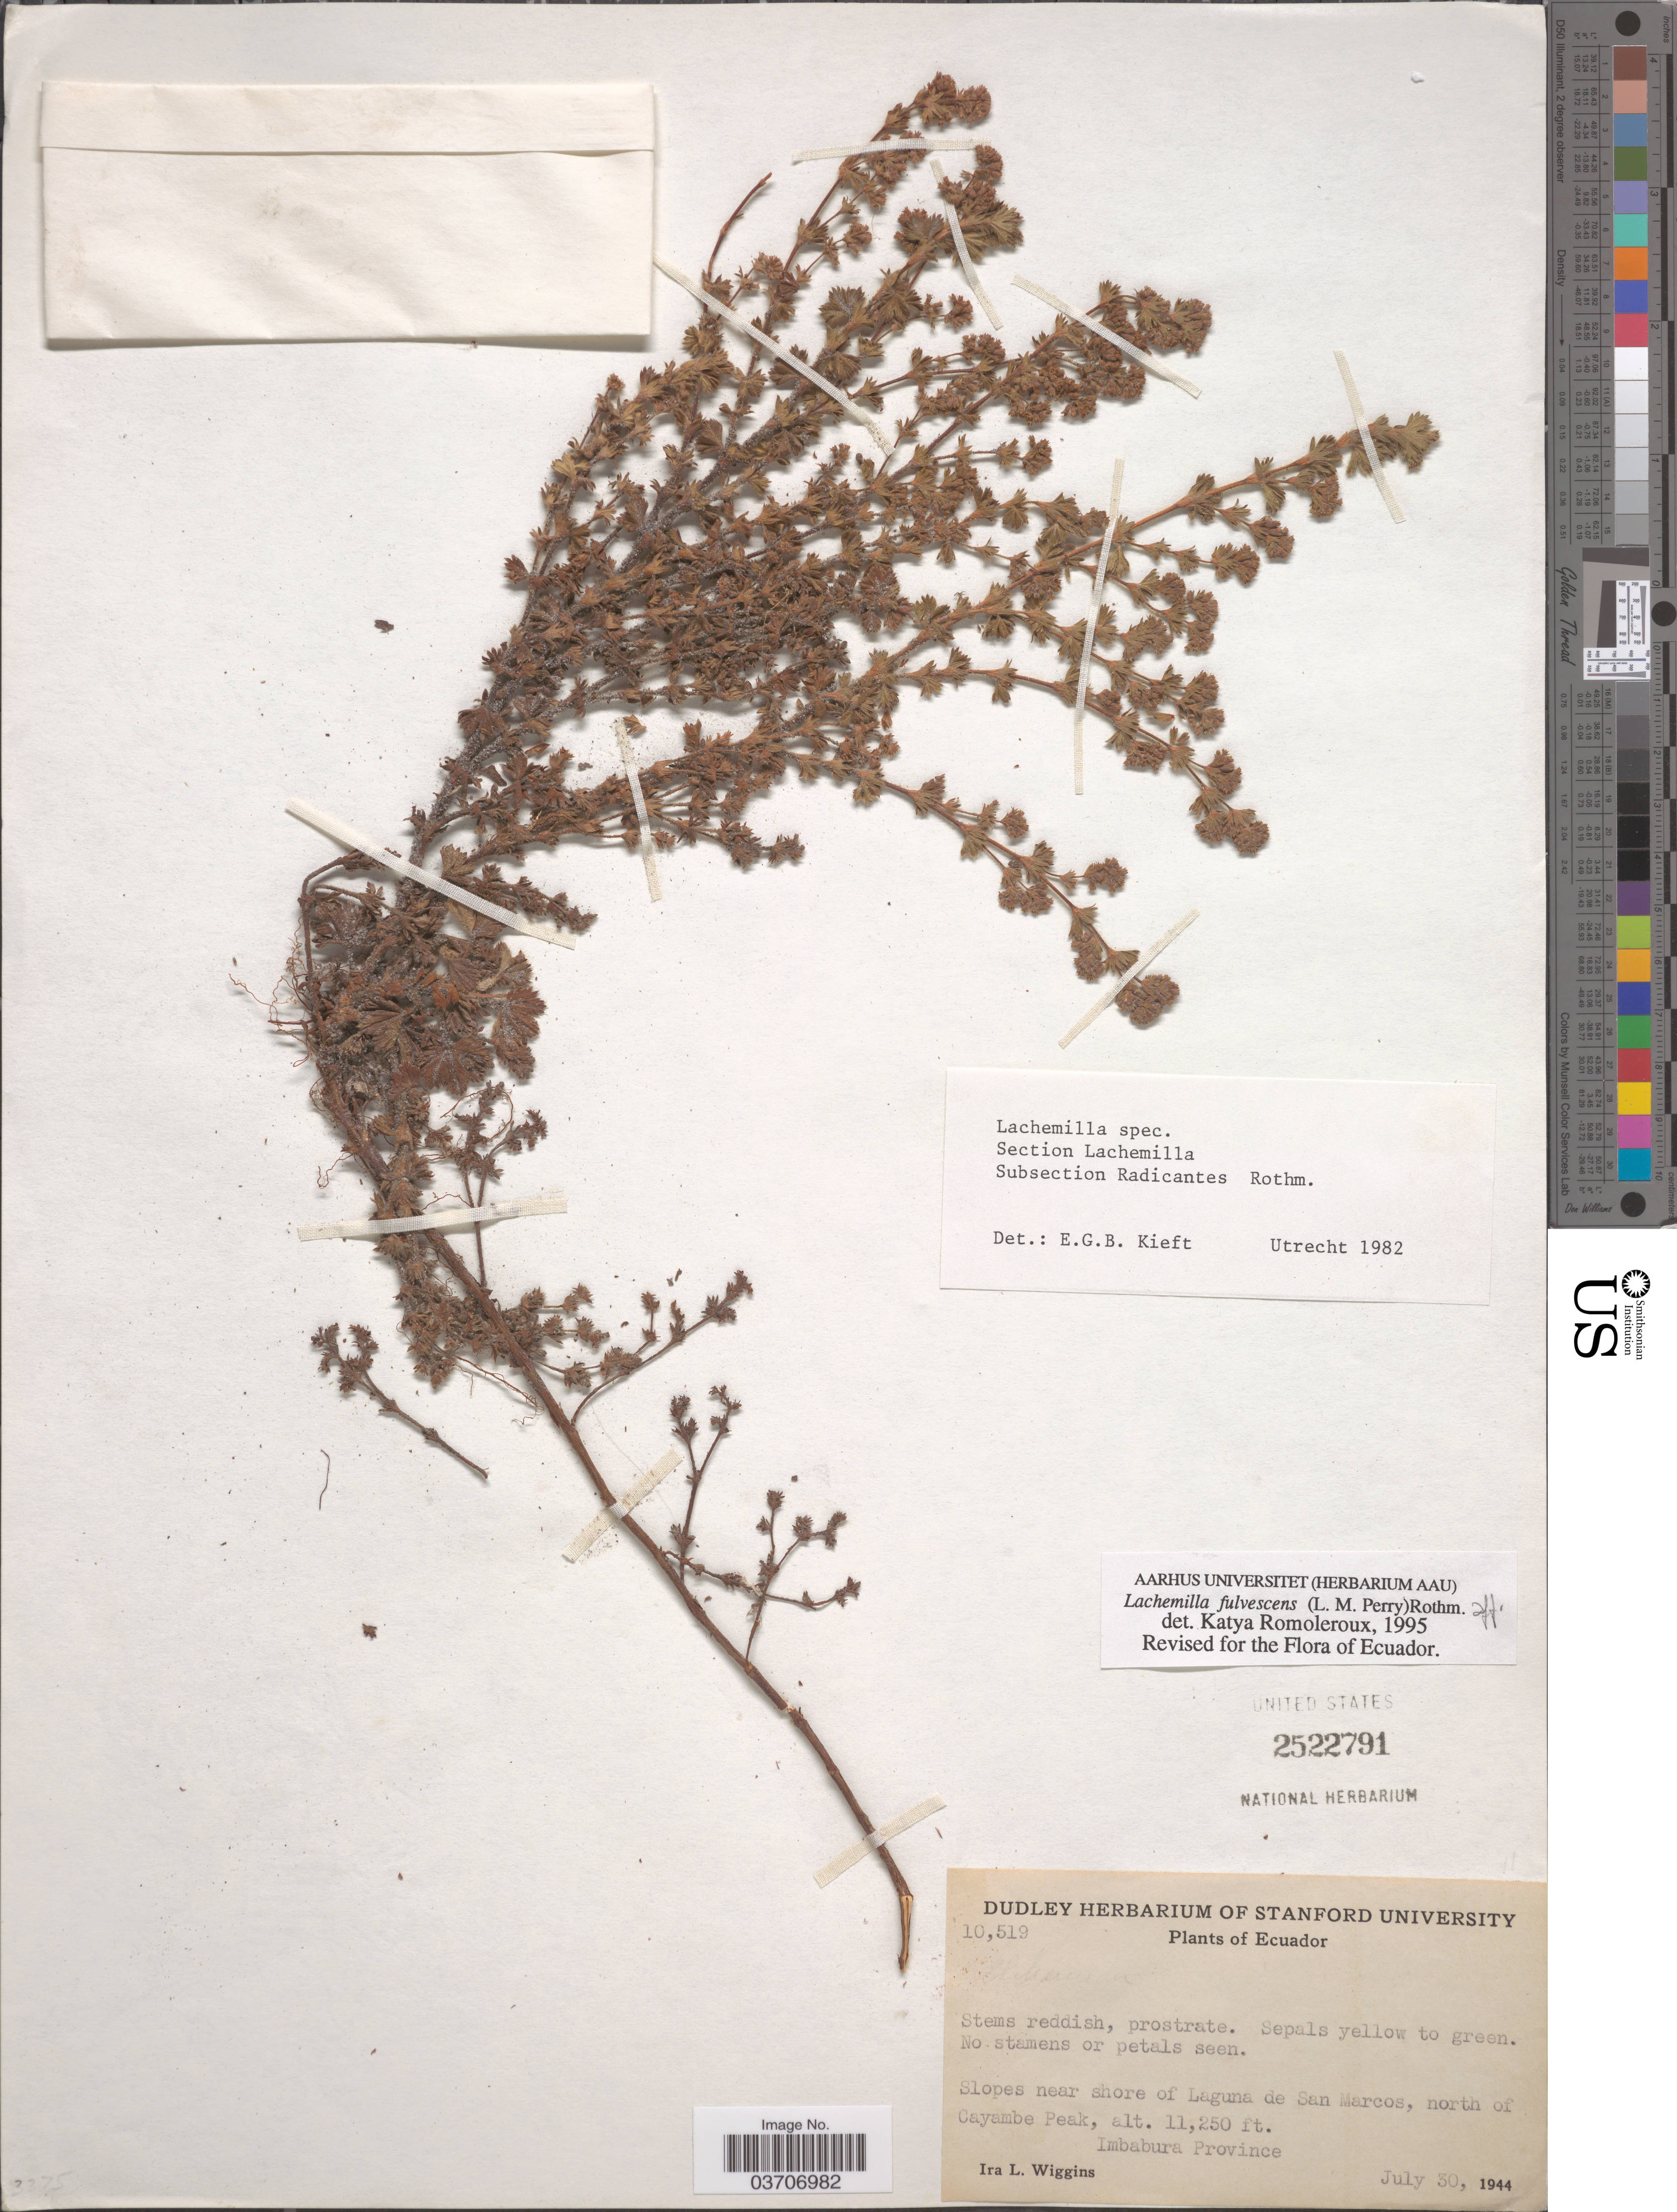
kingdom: Plantae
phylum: Tracheophyta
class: Magnoliopsida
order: Rosales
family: Rosaceae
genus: Lachemilla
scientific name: Lachemilla fulvescens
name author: (L.M. Perry) Rothm.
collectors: I. L. Wiggins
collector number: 10519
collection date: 1944-07-30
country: Ecuador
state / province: Imbabura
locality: Slopes near shore of Laguna de San Marcos, north of Cayambe Peak.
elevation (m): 3429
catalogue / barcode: US 2522791